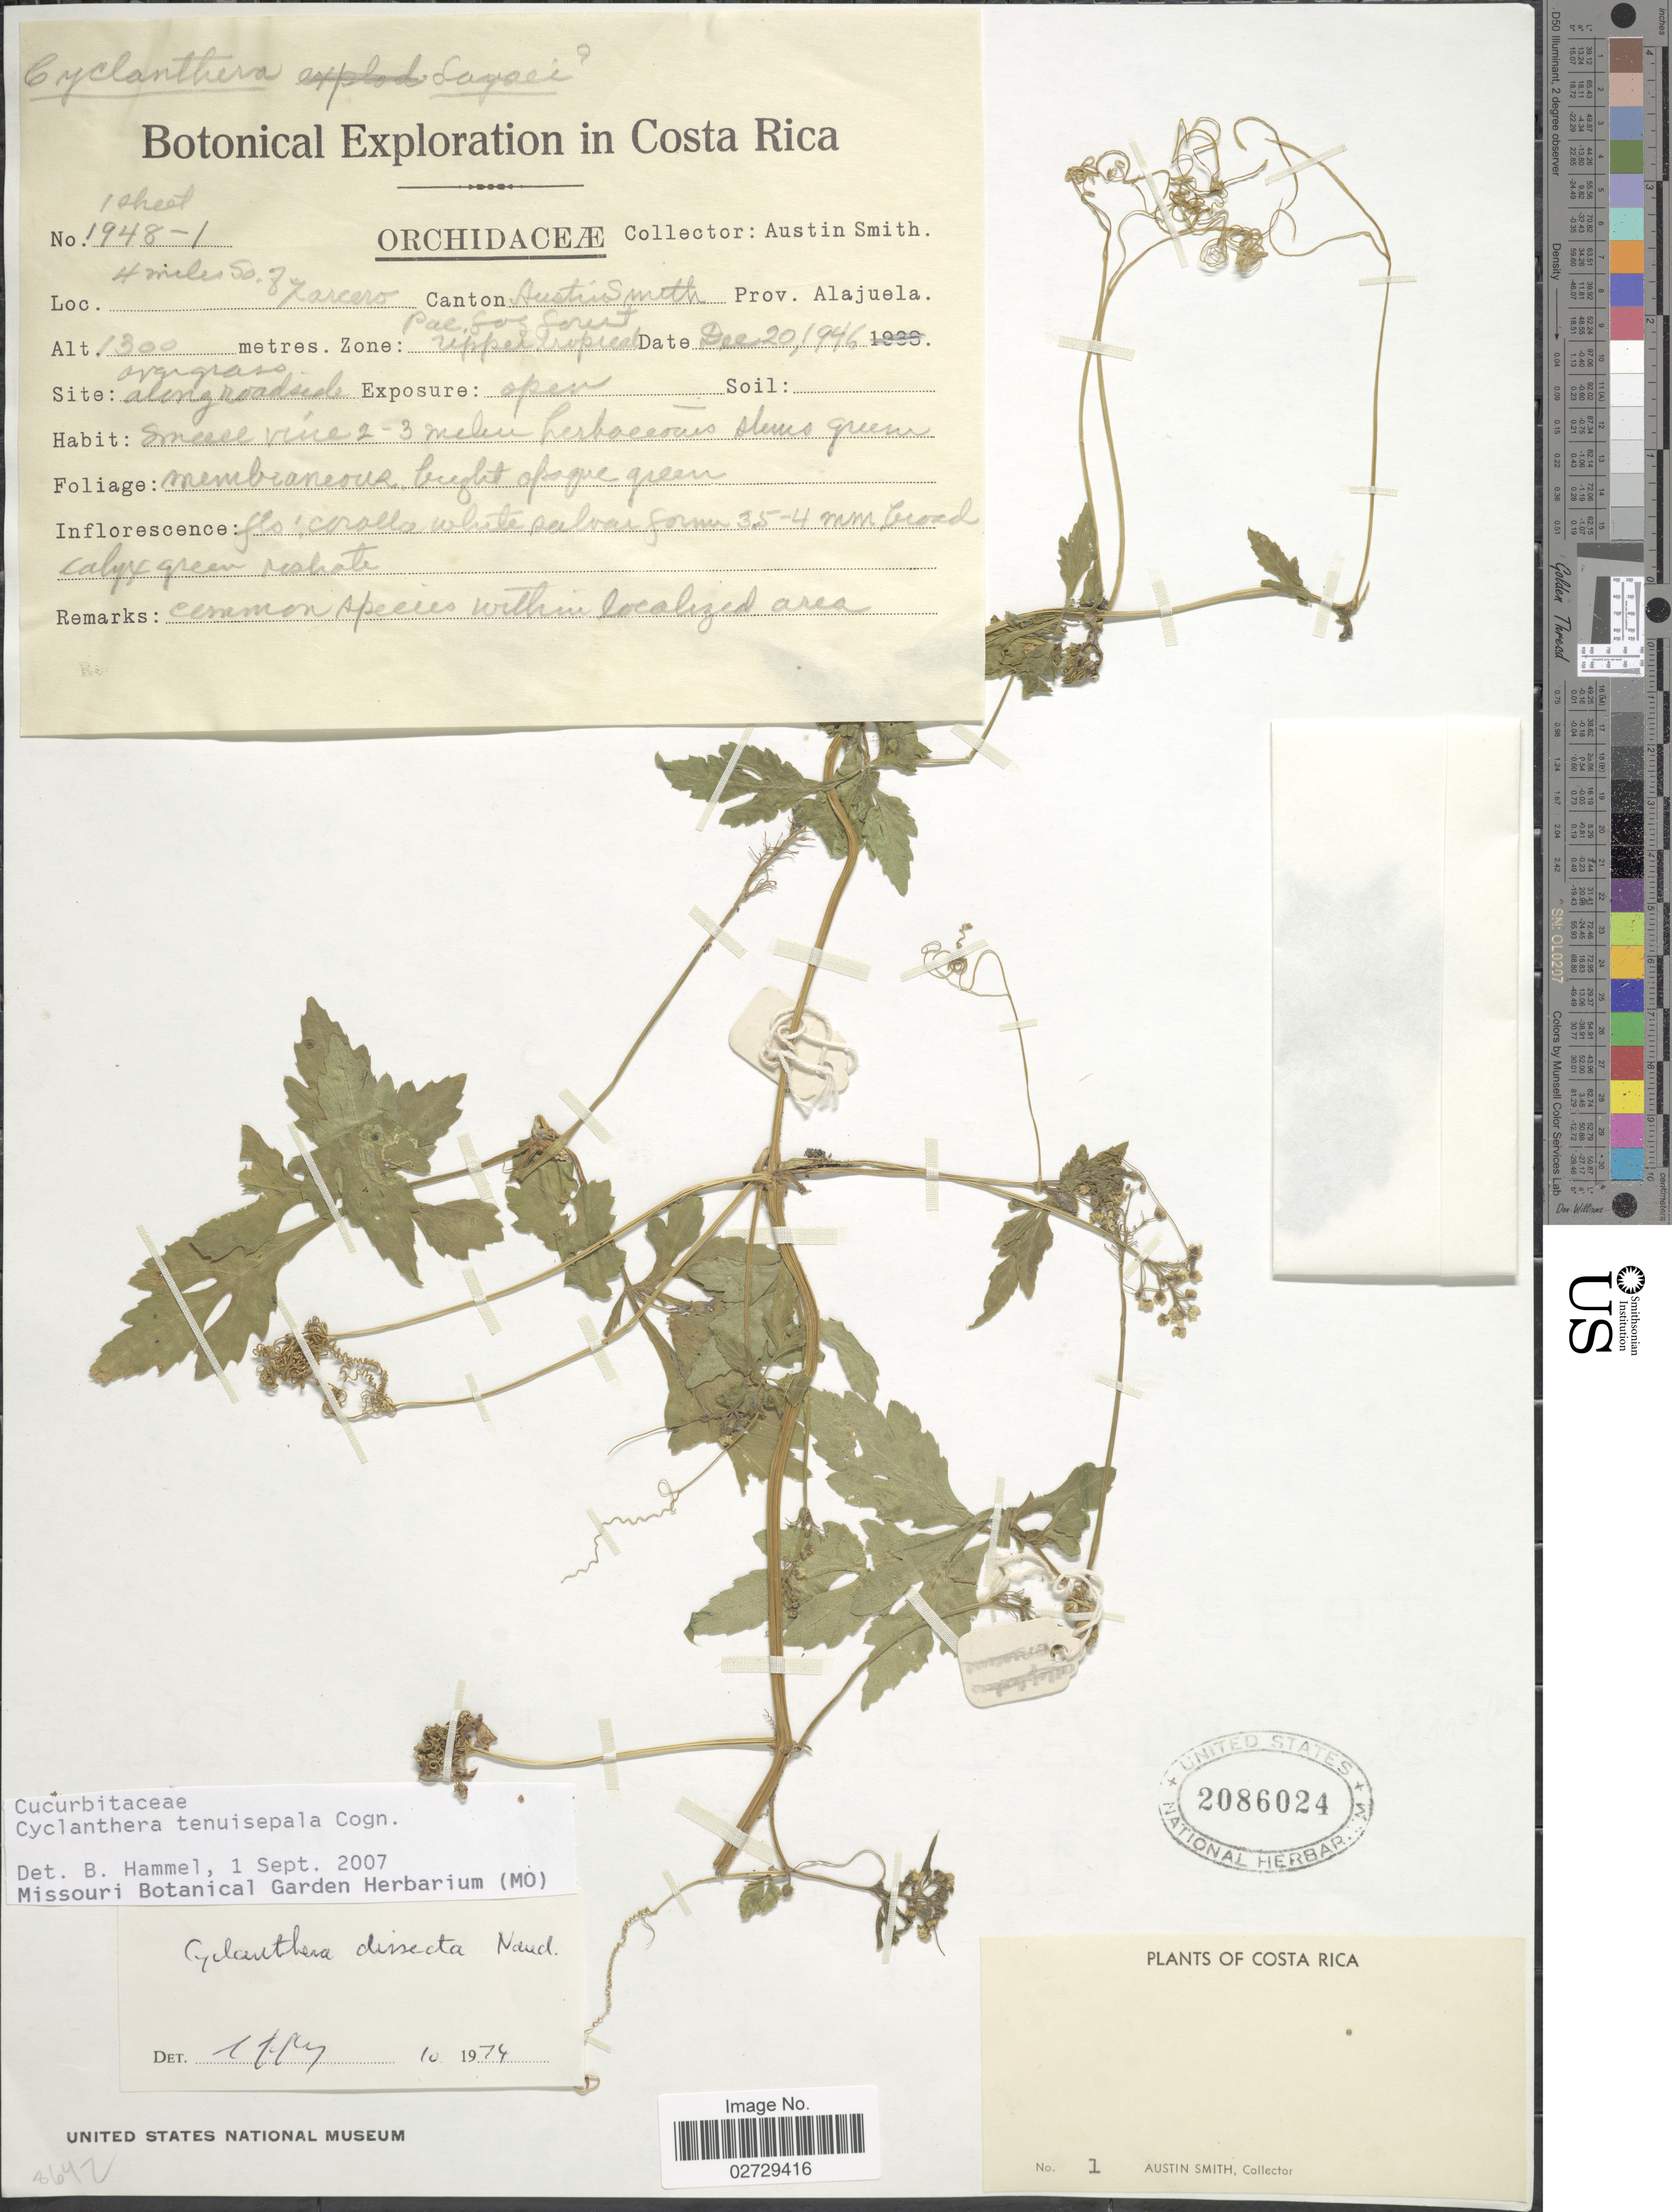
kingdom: Plantae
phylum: Tracheophyta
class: Magnoliopsida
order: Cucurbitales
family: Cucurbitaceae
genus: Cyclanthera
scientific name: Cyclanthera tenuisepala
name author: Cogn.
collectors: Aust P. Smith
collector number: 1948-1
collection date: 1946-12-20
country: Costa Rica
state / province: Alajuela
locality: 4 miles So. of Zarcero. Canton: Austin Smith.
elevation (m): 1300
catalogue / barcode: US 2086024